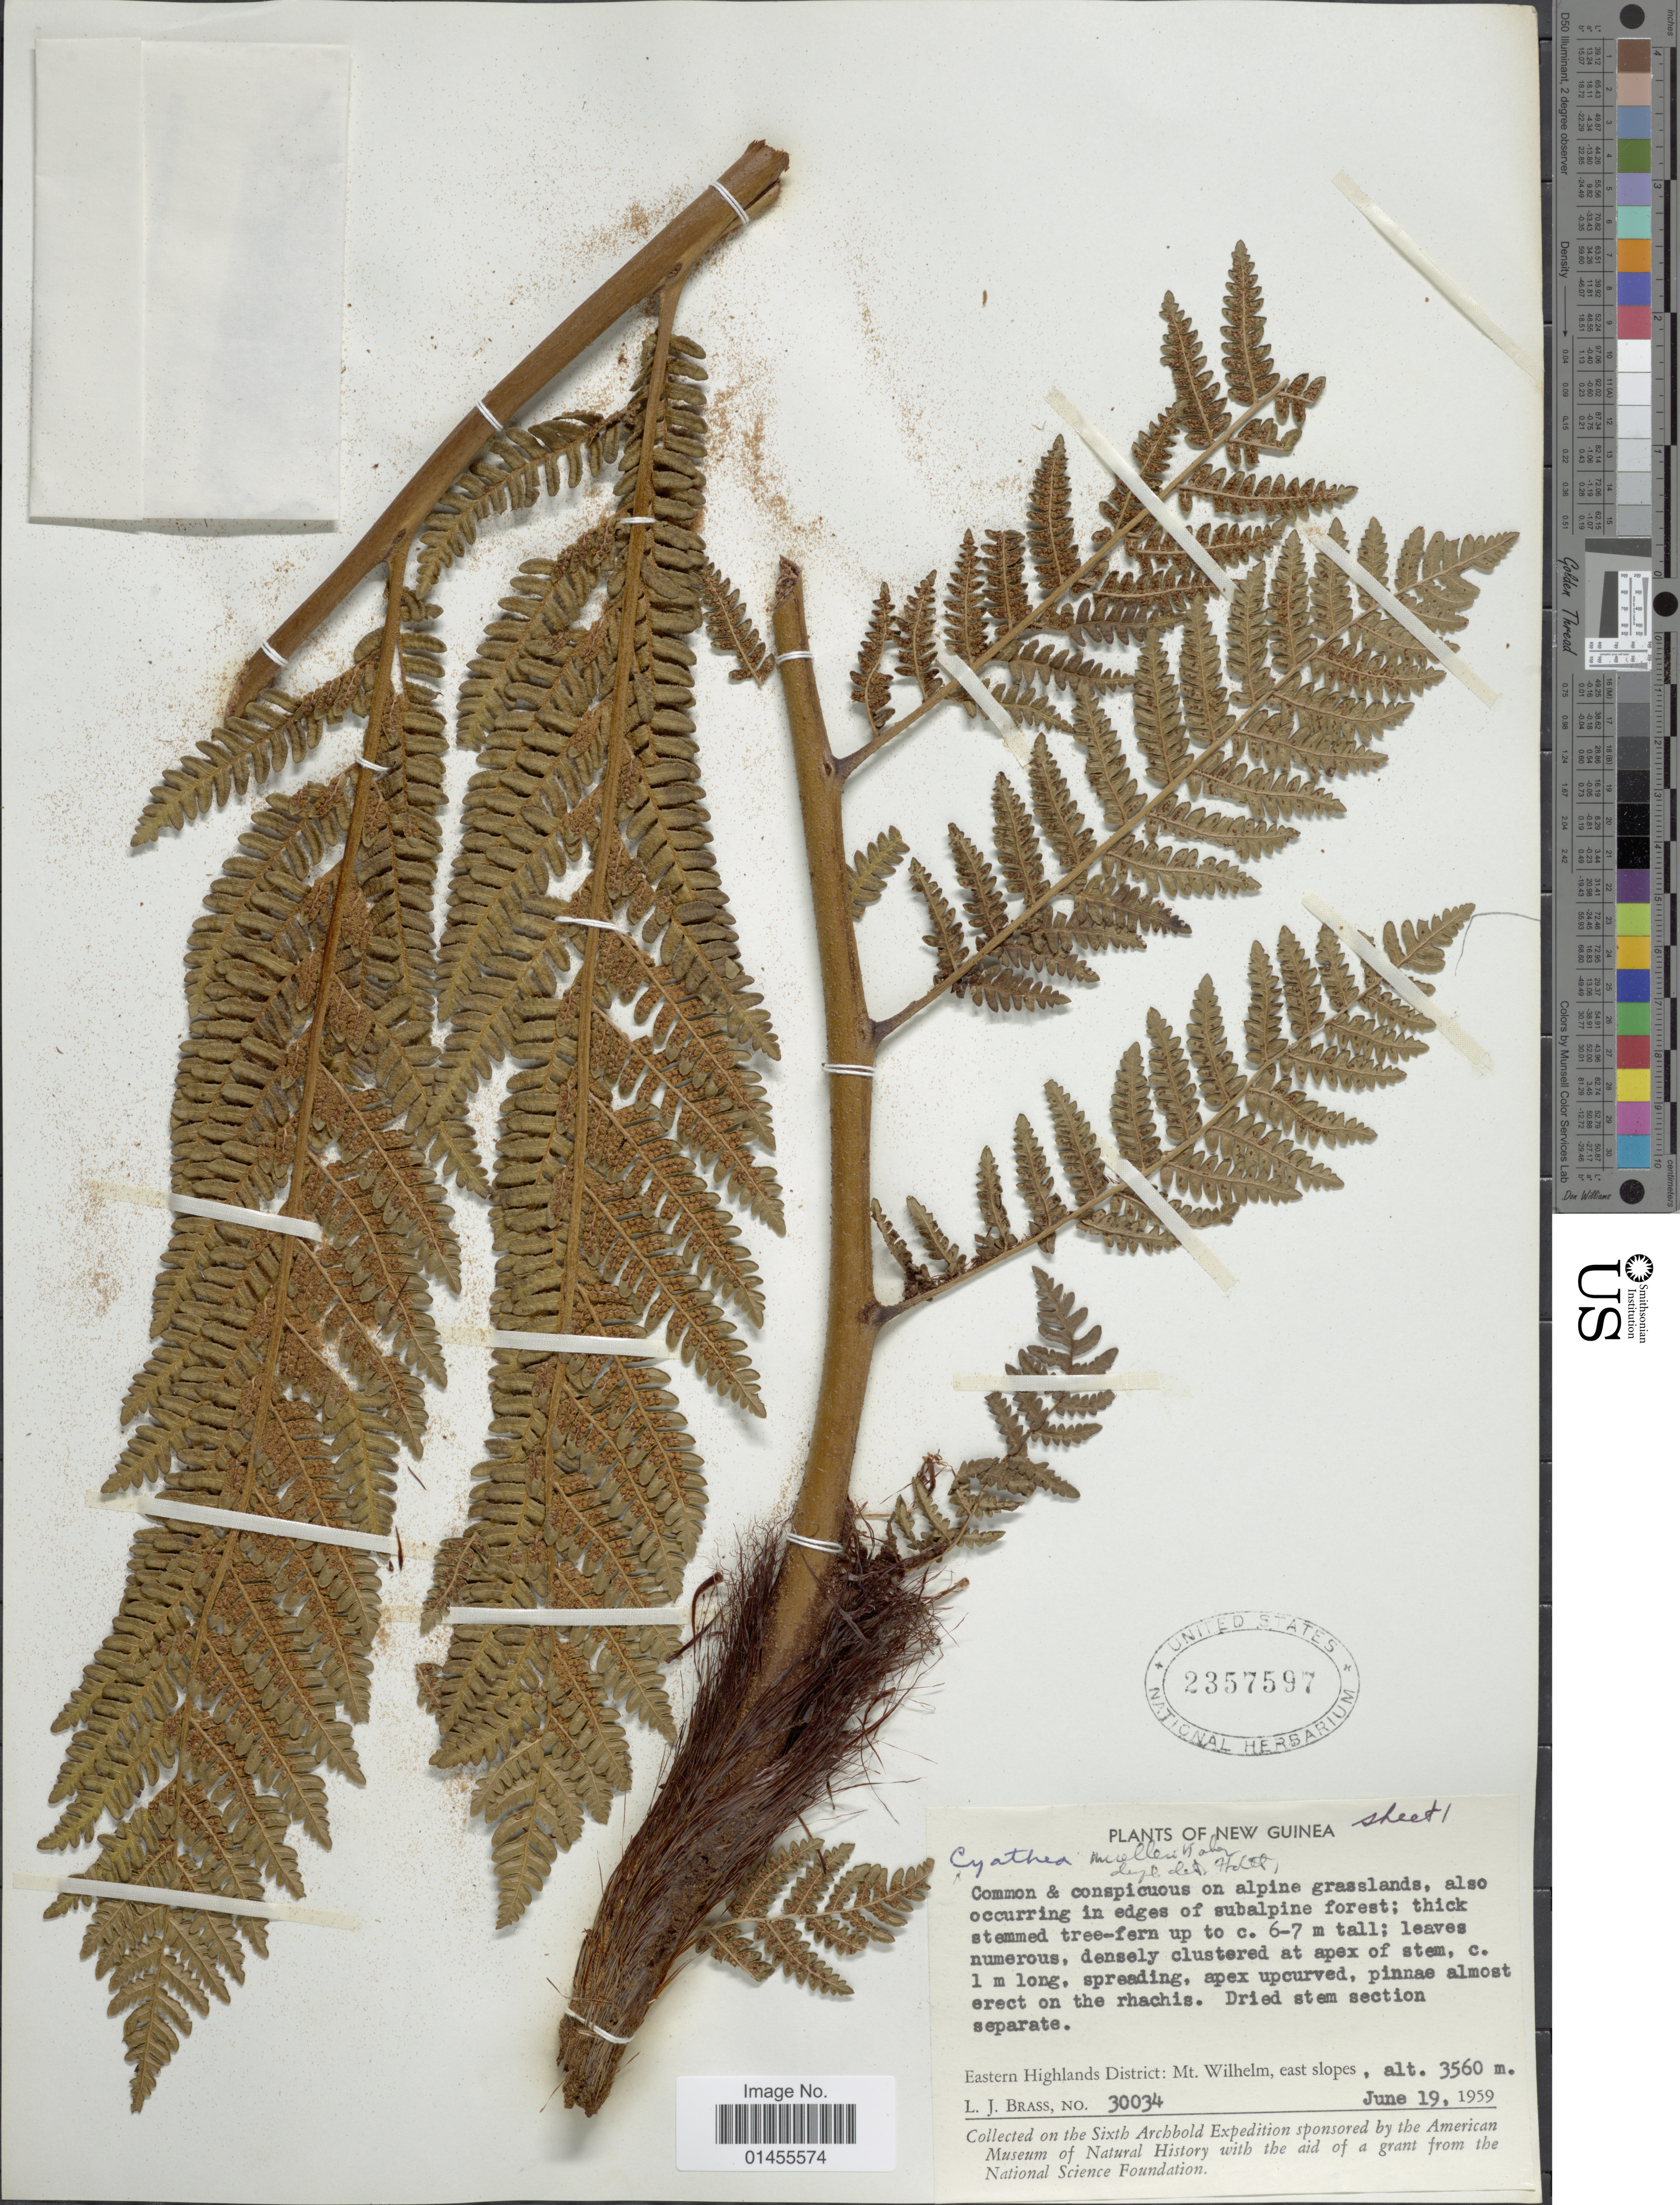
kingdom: Plantae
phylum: Tracheophyta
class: Polypodiopsida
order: Cyatheales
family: Cyatheaceae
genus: Alsophila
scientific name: Alsophila muelleri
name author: (Baker) R.M. Tryon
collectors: L. J. Brass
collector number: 30034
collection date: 1959-06-19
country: Papua New Guinea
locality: New Guinea. Eastern Highlands District: Mt. Wilhelm, east slopes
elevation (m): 3560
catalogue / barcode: US 2357597